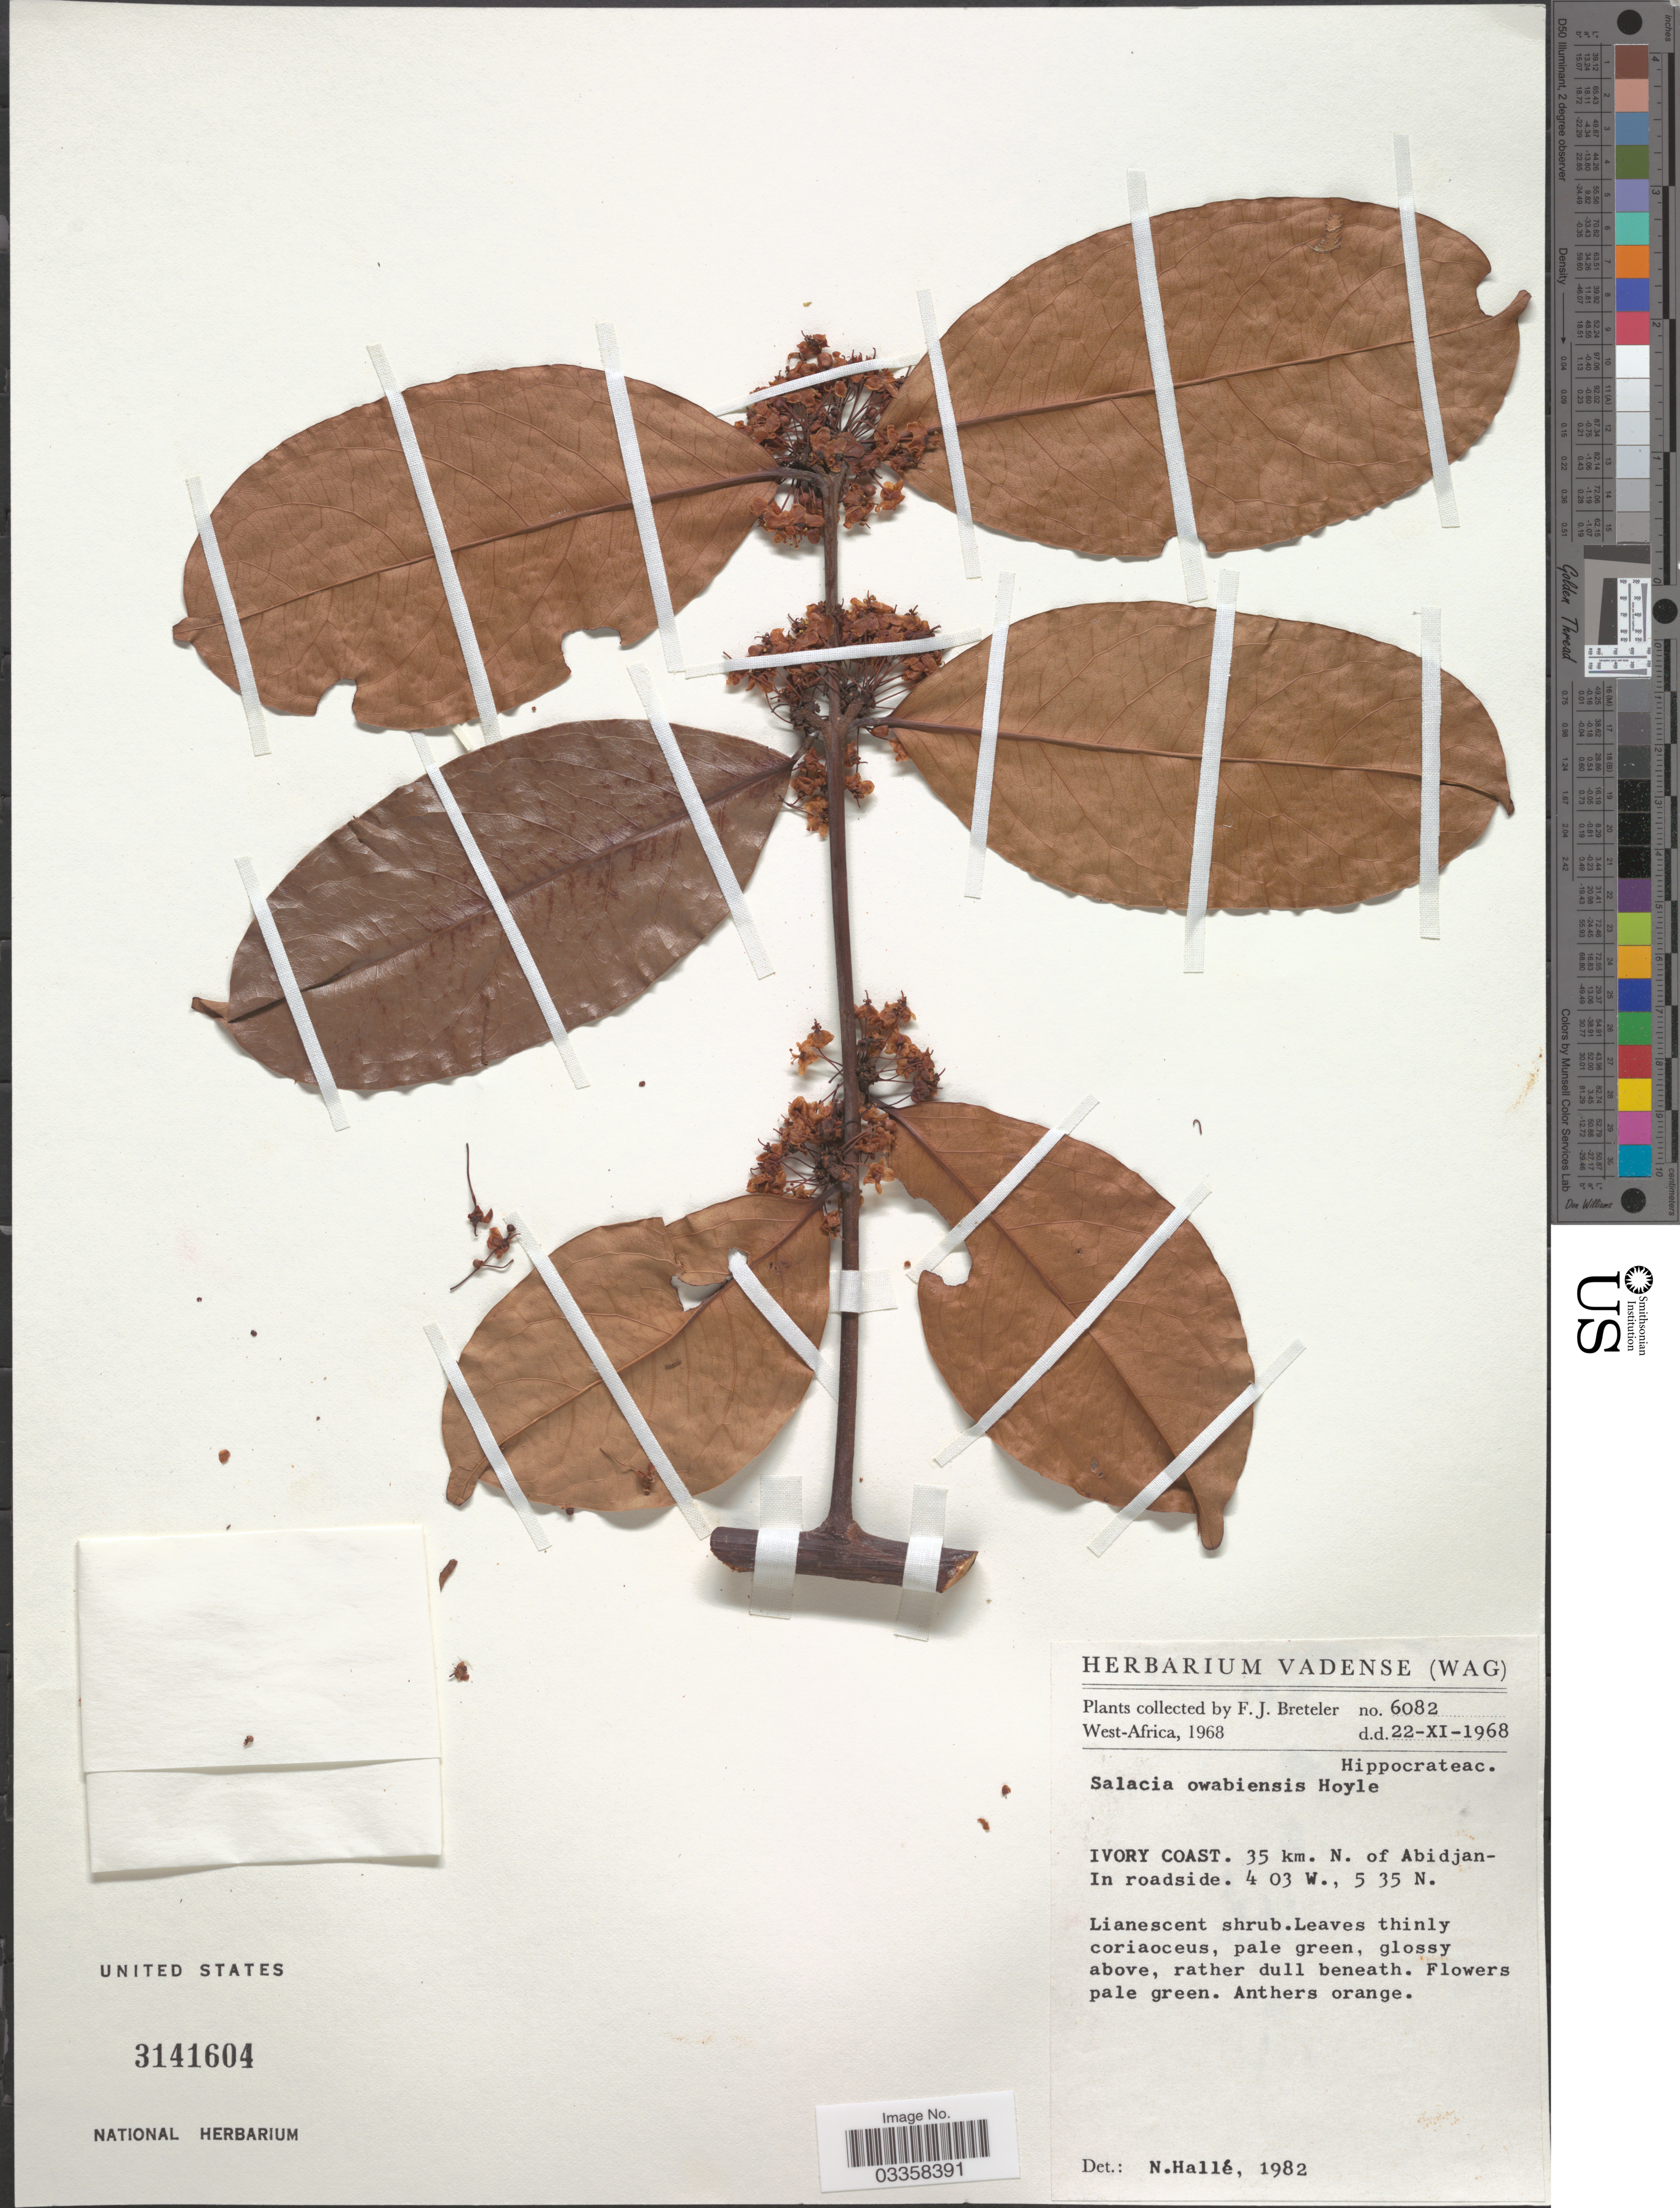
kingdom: Plantae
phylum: Tracheophyta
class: Magnoliopsida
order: Celastrales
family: Celastraceae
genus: Salacia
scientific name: Salacia owabiensis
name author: M.D. Hoyle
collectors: F. J. Breteler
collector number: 6082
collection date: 1968-11-22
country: Ivory Coast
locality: West-Africa. 35 km. N. of Abidjan-.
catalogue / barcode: US 3141604